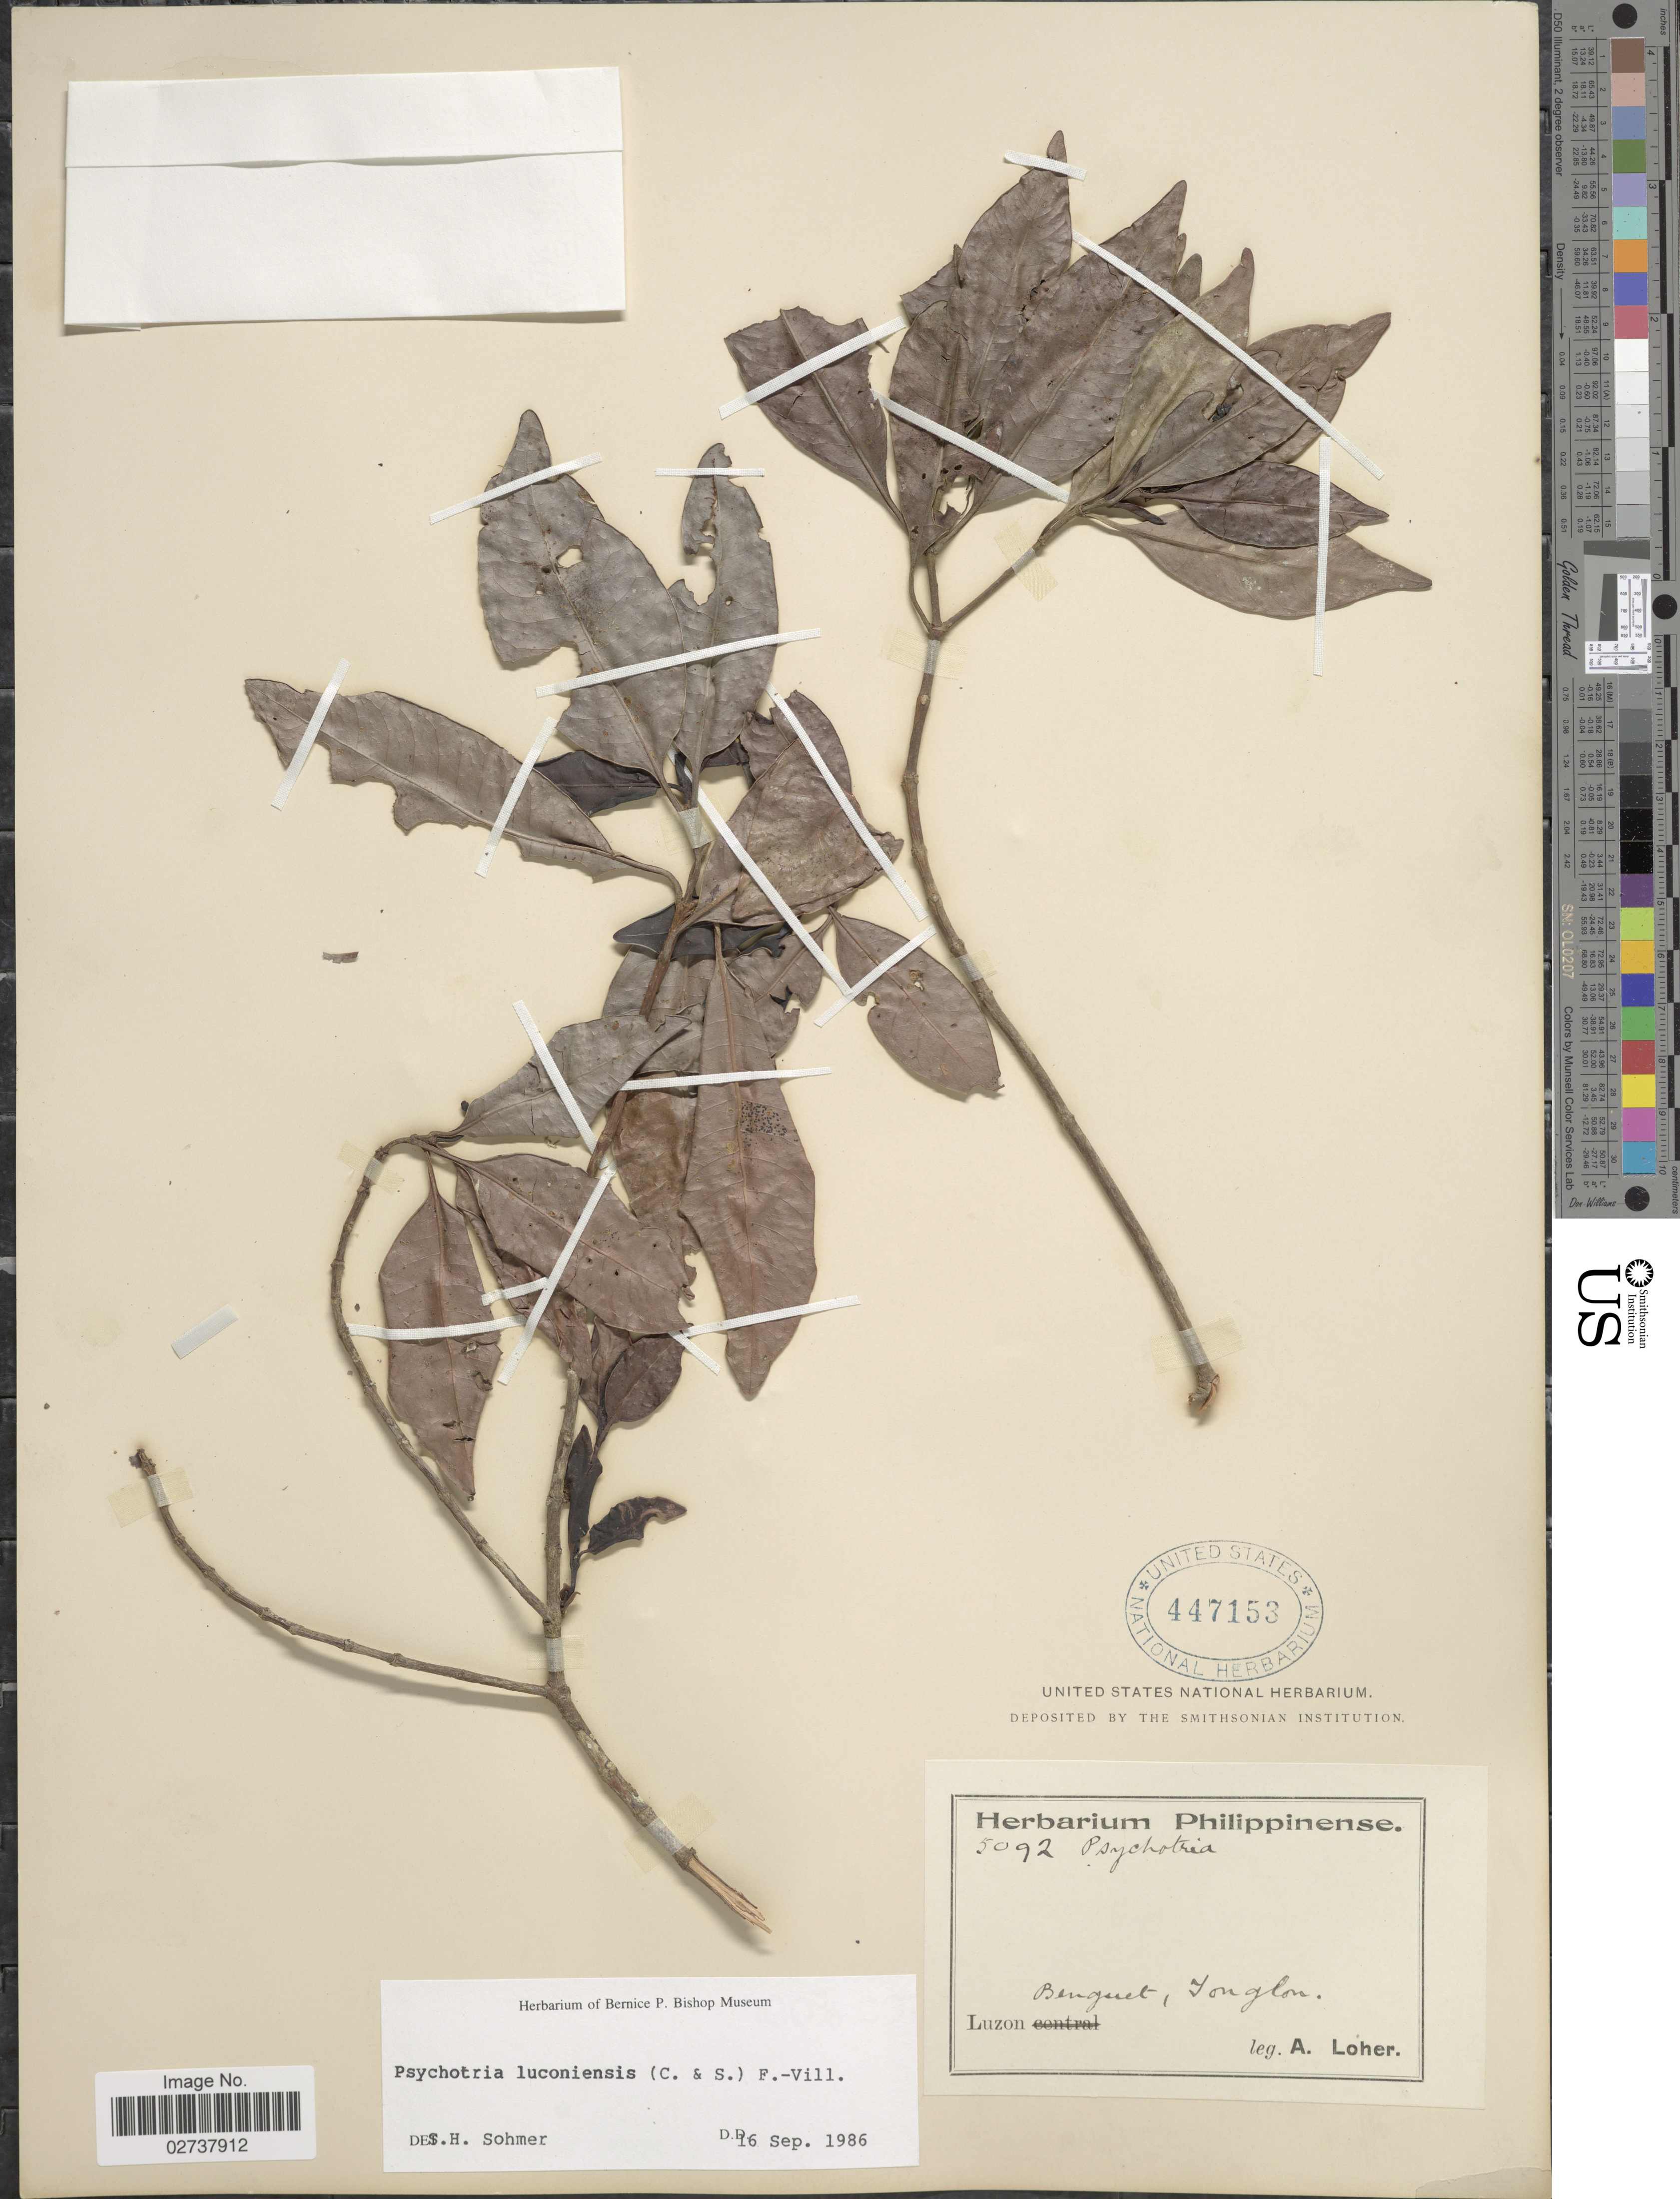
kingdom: Plantae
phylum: Tracheophyta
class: Magnoliopsida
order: Gentianales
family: Rubiaceae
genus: Psychotria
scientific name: Psychotria luzoniensis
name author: (Cham. & Schltdl.) Fern.-Vill.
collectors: A. Loher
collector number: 5092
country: Philippines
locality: Luzon, Benguet, Tonglon.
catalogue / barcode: US 447153